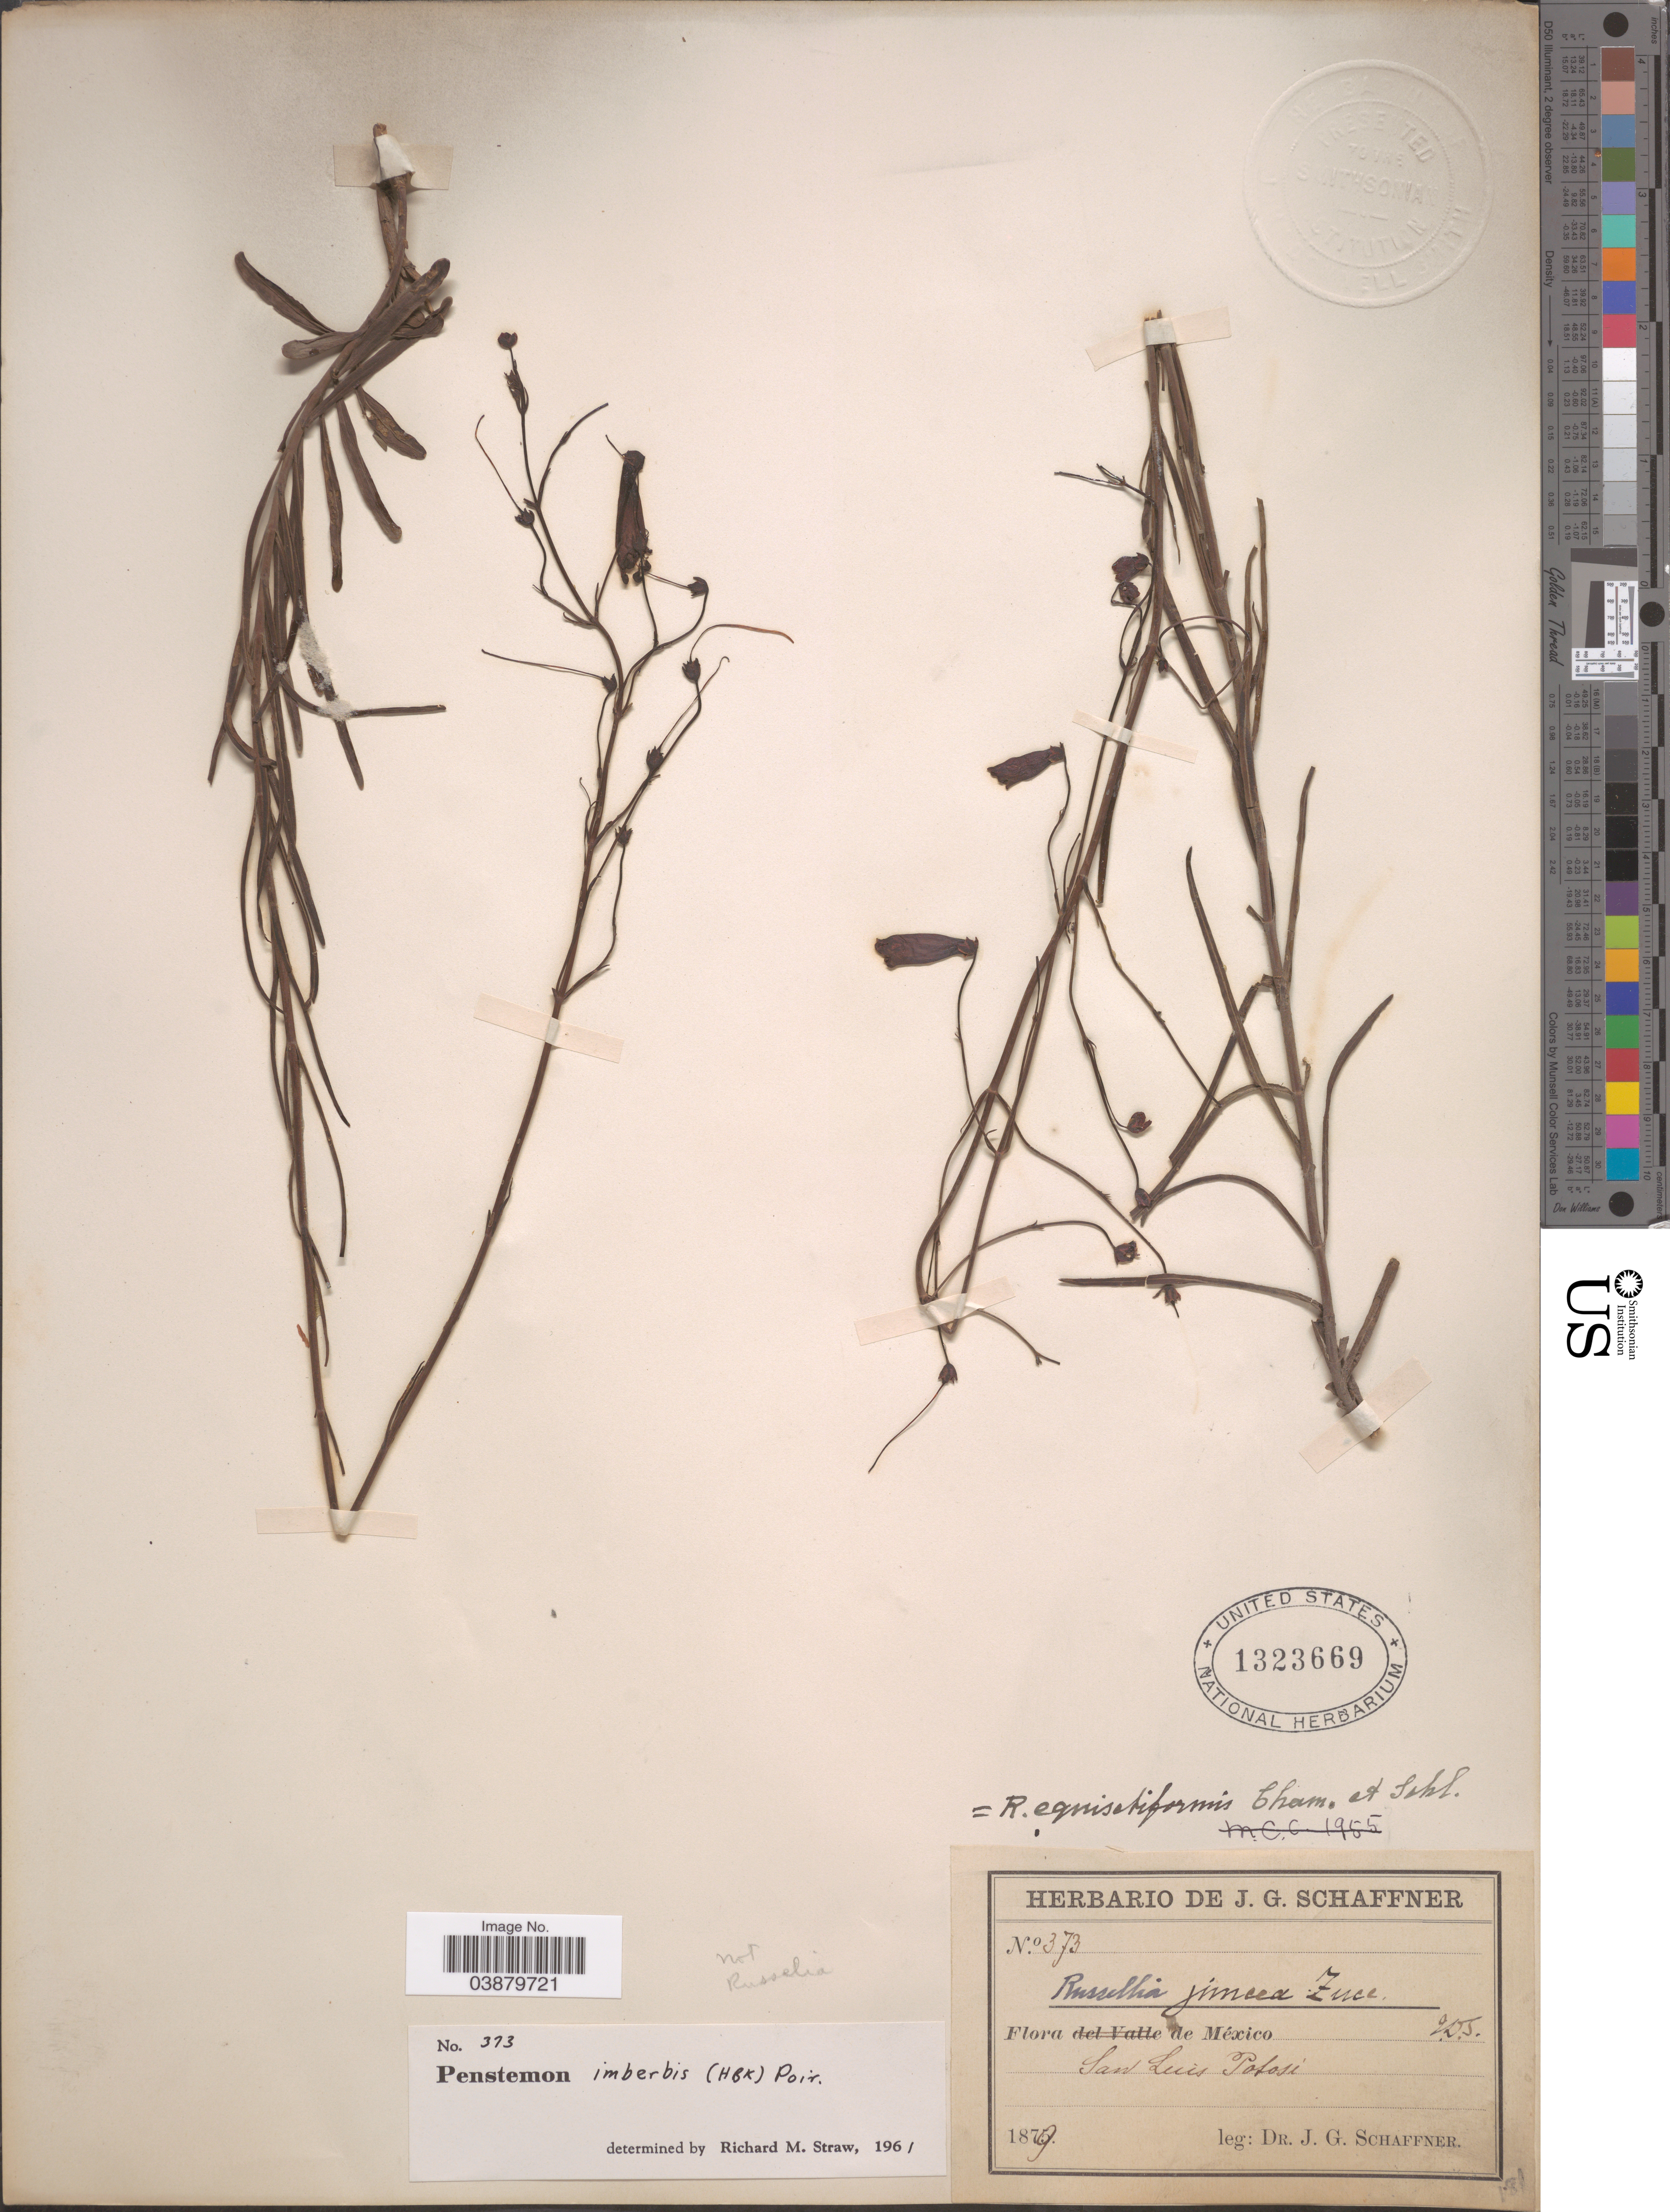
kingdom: Plantae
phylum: Tracheophyta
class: Magnoliopsida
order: Lamiales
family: Plantaginaceae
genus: Penstemon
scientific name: Penstemon imberbis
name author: (Kunth) Trautv.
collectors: J. G. Schaffner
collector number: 373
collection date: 1879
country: Mexico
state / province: San Luis Potosí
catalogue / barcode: US 1323669